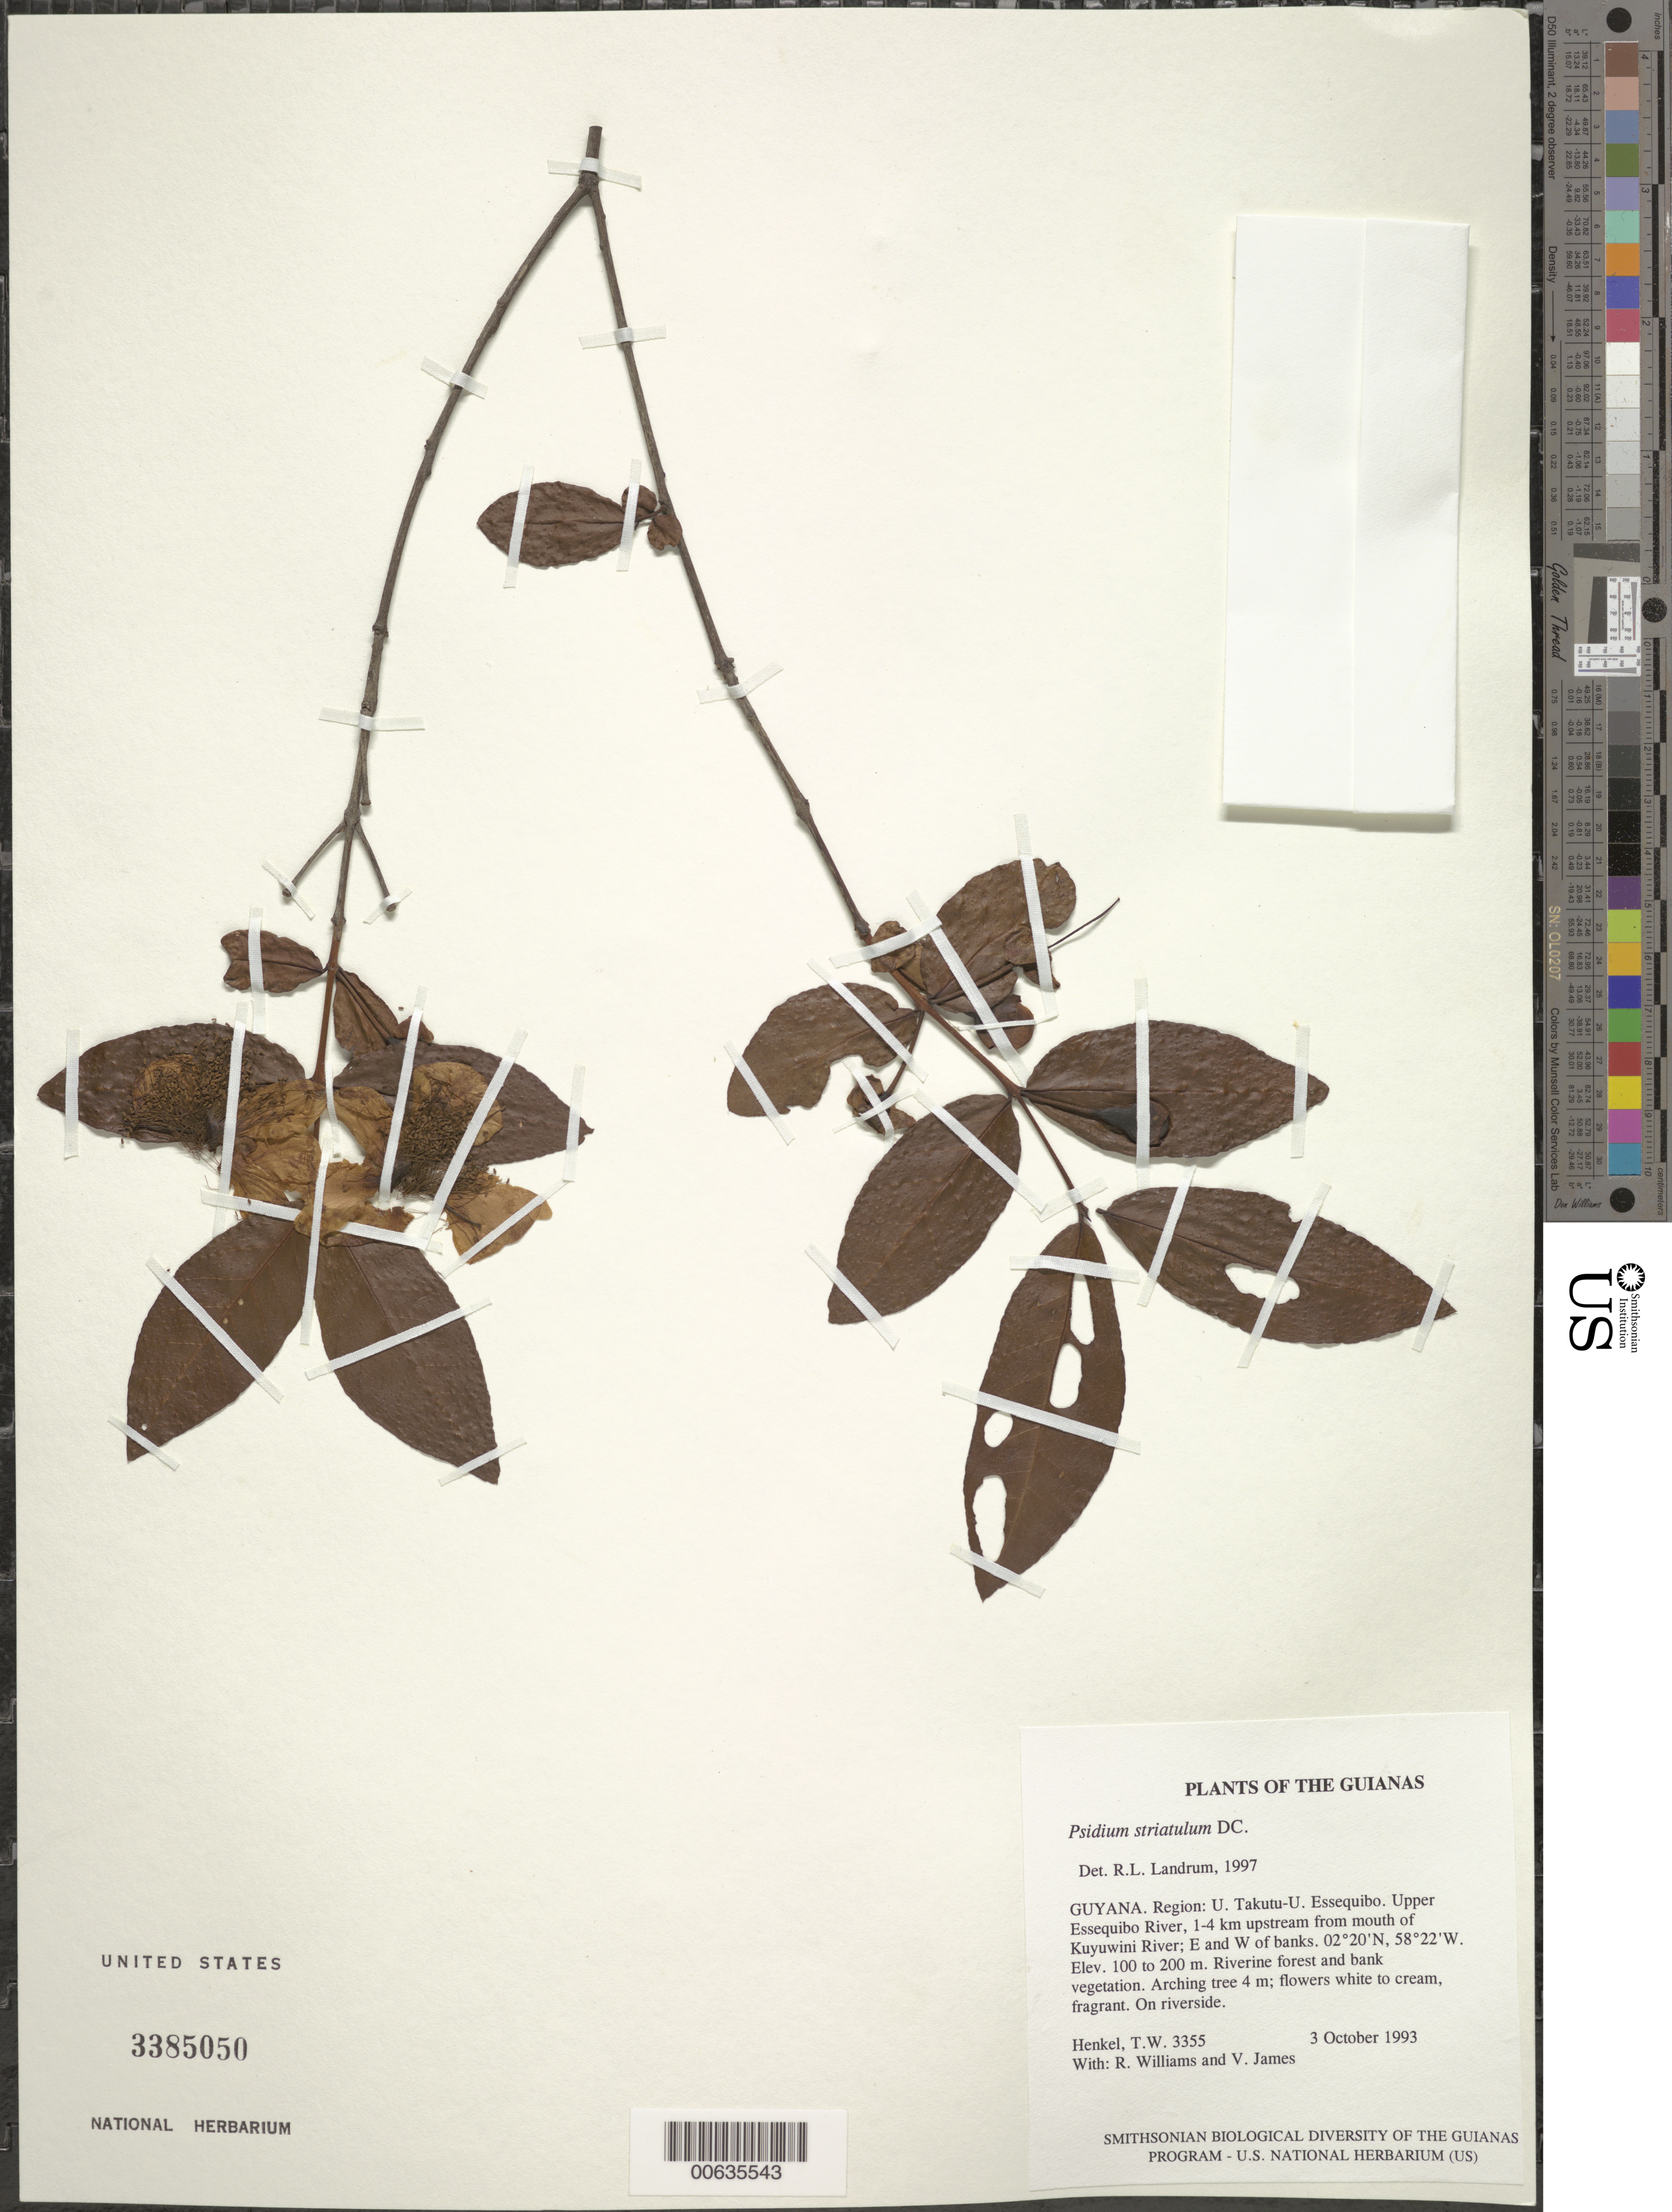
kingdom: Plantae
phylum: Tracheophyta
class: Magnoliopsida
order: Myrtales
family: Myrtaceae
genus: Psidium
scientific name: Psidium striatulum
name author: DC.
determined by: Landrum, L. R.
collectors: T. Henkel, R. Williams & V. James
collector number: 3355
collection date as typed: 3 October 1993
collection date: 1993-10-03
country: Guyana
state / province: U. Takutu-U. Essequibo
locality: Upper Essequibo River, 1-4 km upstream from mouth of Kuyuwini River; E and W of banks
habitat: Riverine forest and bank vegetation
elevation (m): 100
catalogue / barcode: US 3385050